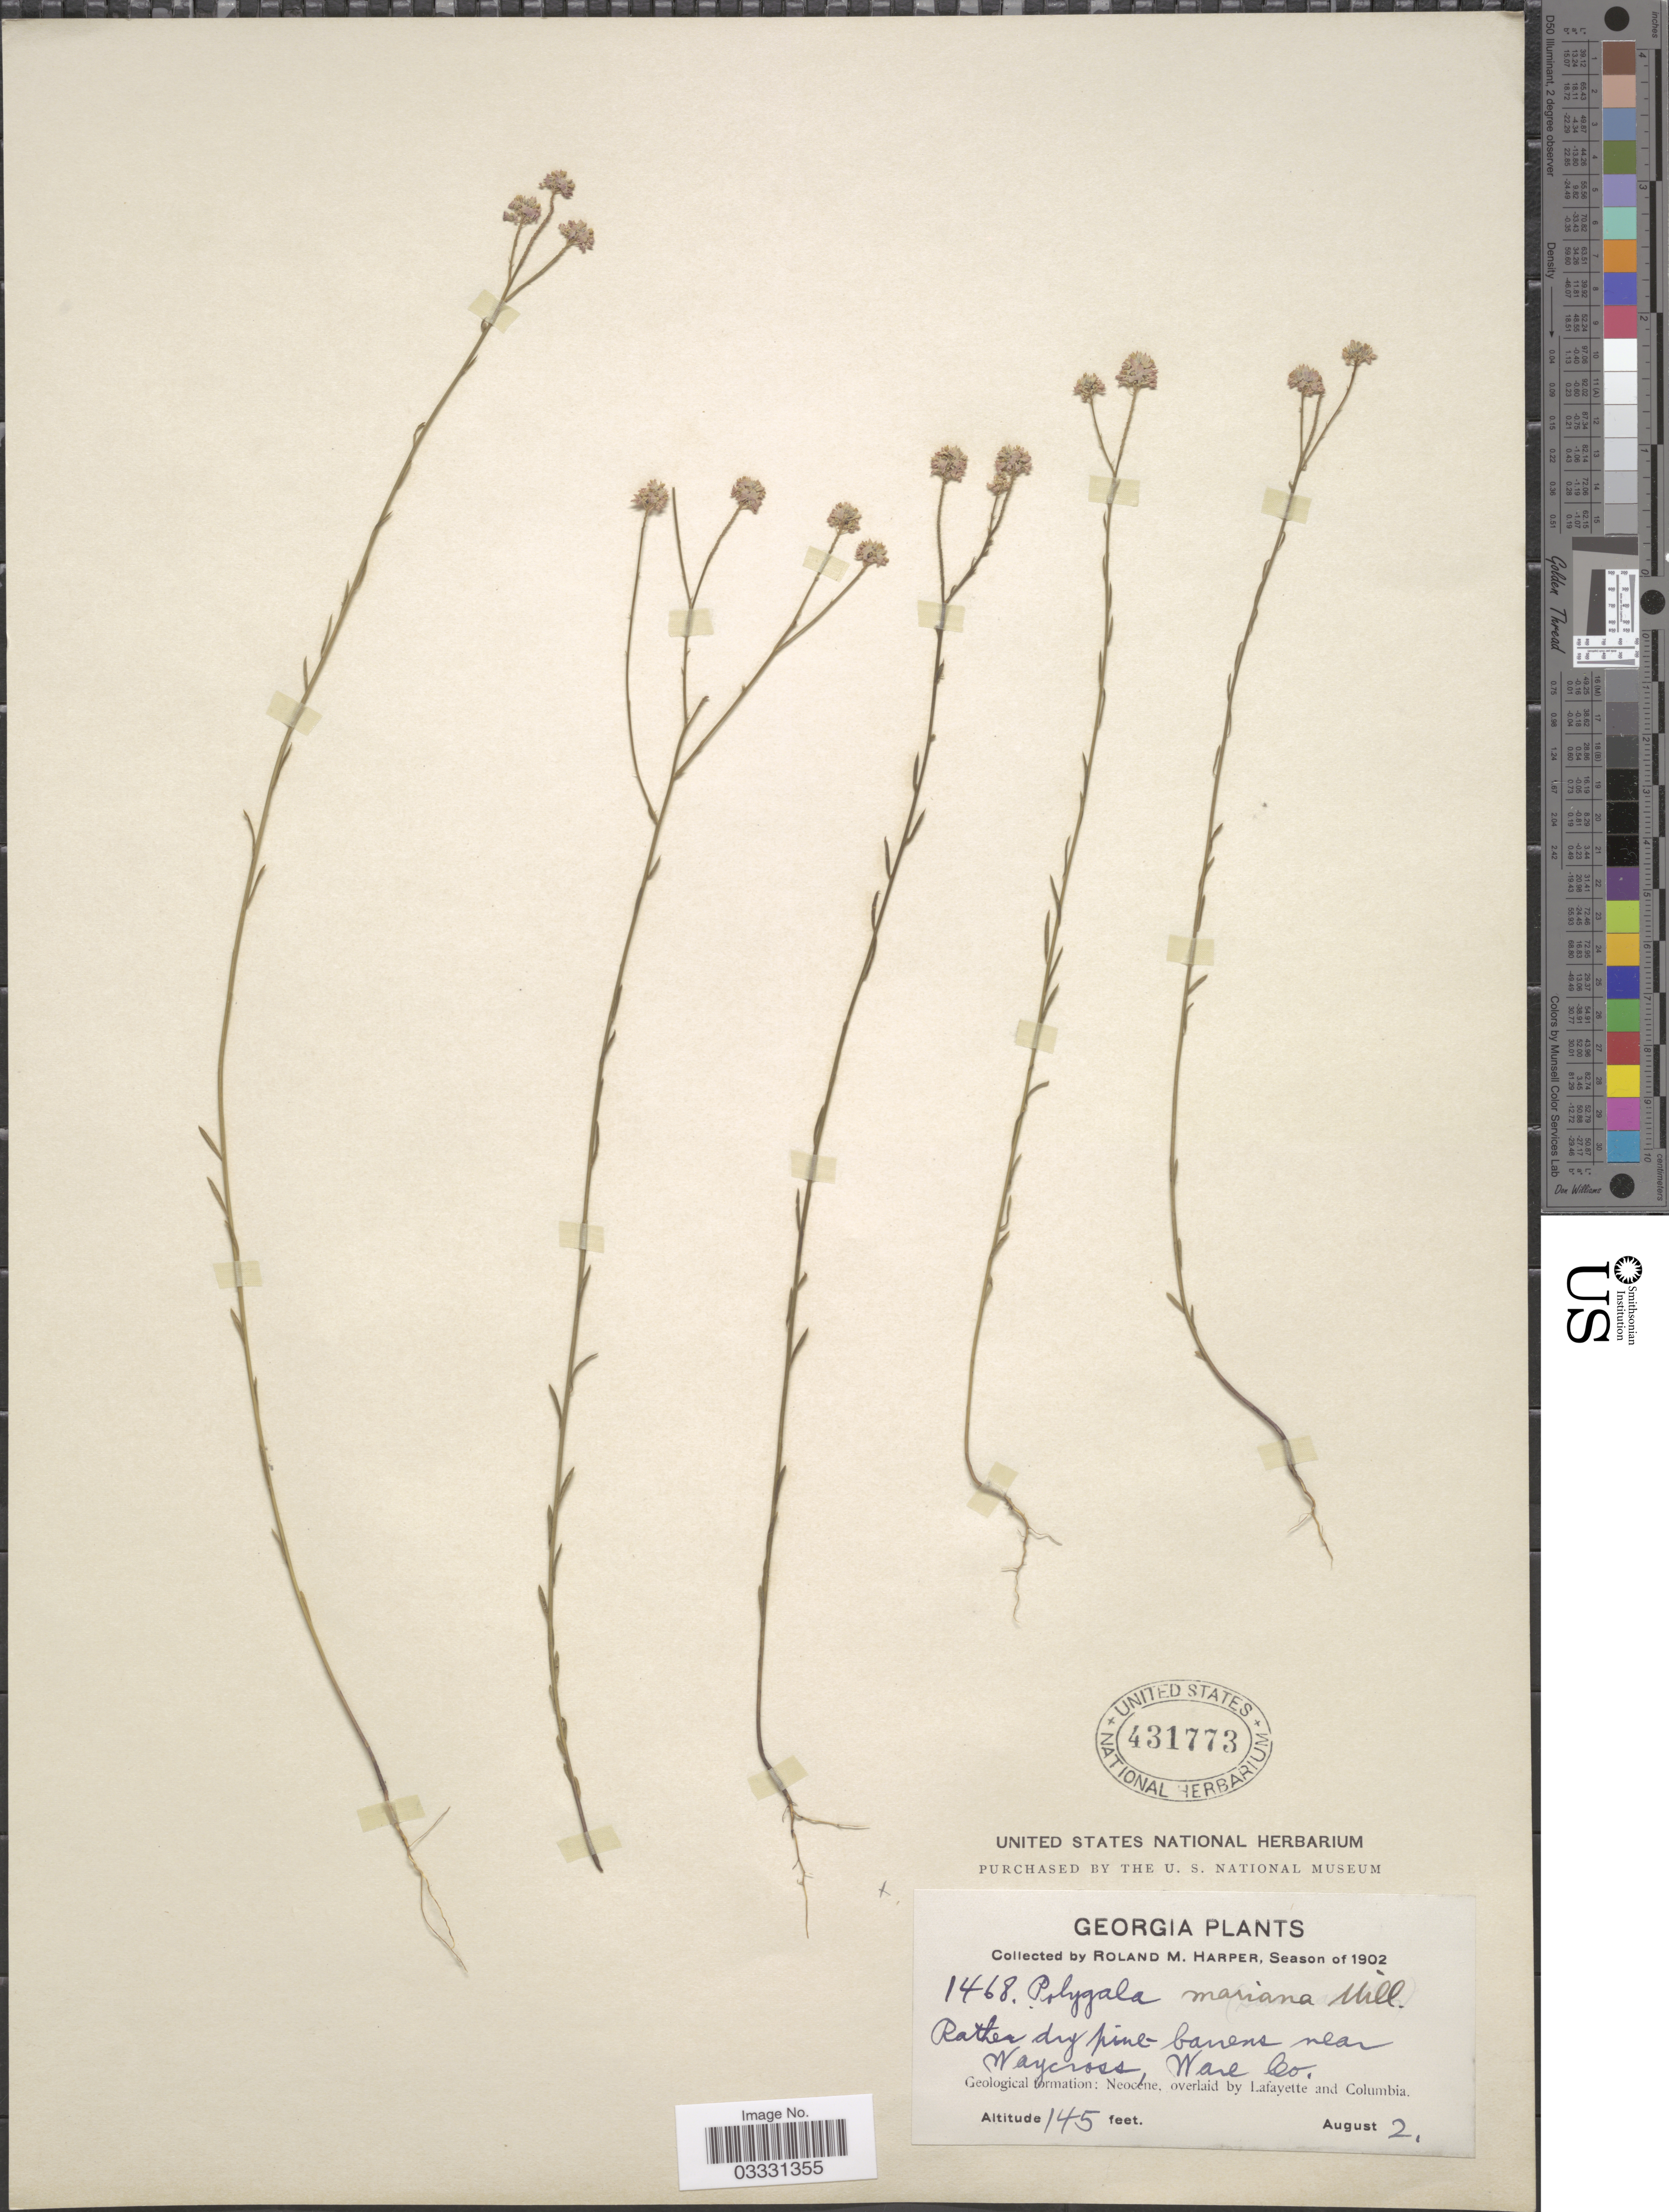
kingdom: Plantae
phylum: Tracheophyta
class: Magnoliopsida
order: Fabales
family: Polygalaceae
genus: Polygala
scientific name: Polygala mariana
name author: Mill.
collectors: R. M. Harper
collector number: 1468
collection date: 1902-08-02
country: United States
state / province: Georgia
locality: Waycross, Ware Co. Geological formation: Neocene, overlaid by Lafayette and Columbia.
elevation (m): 44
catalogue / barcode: US 431773